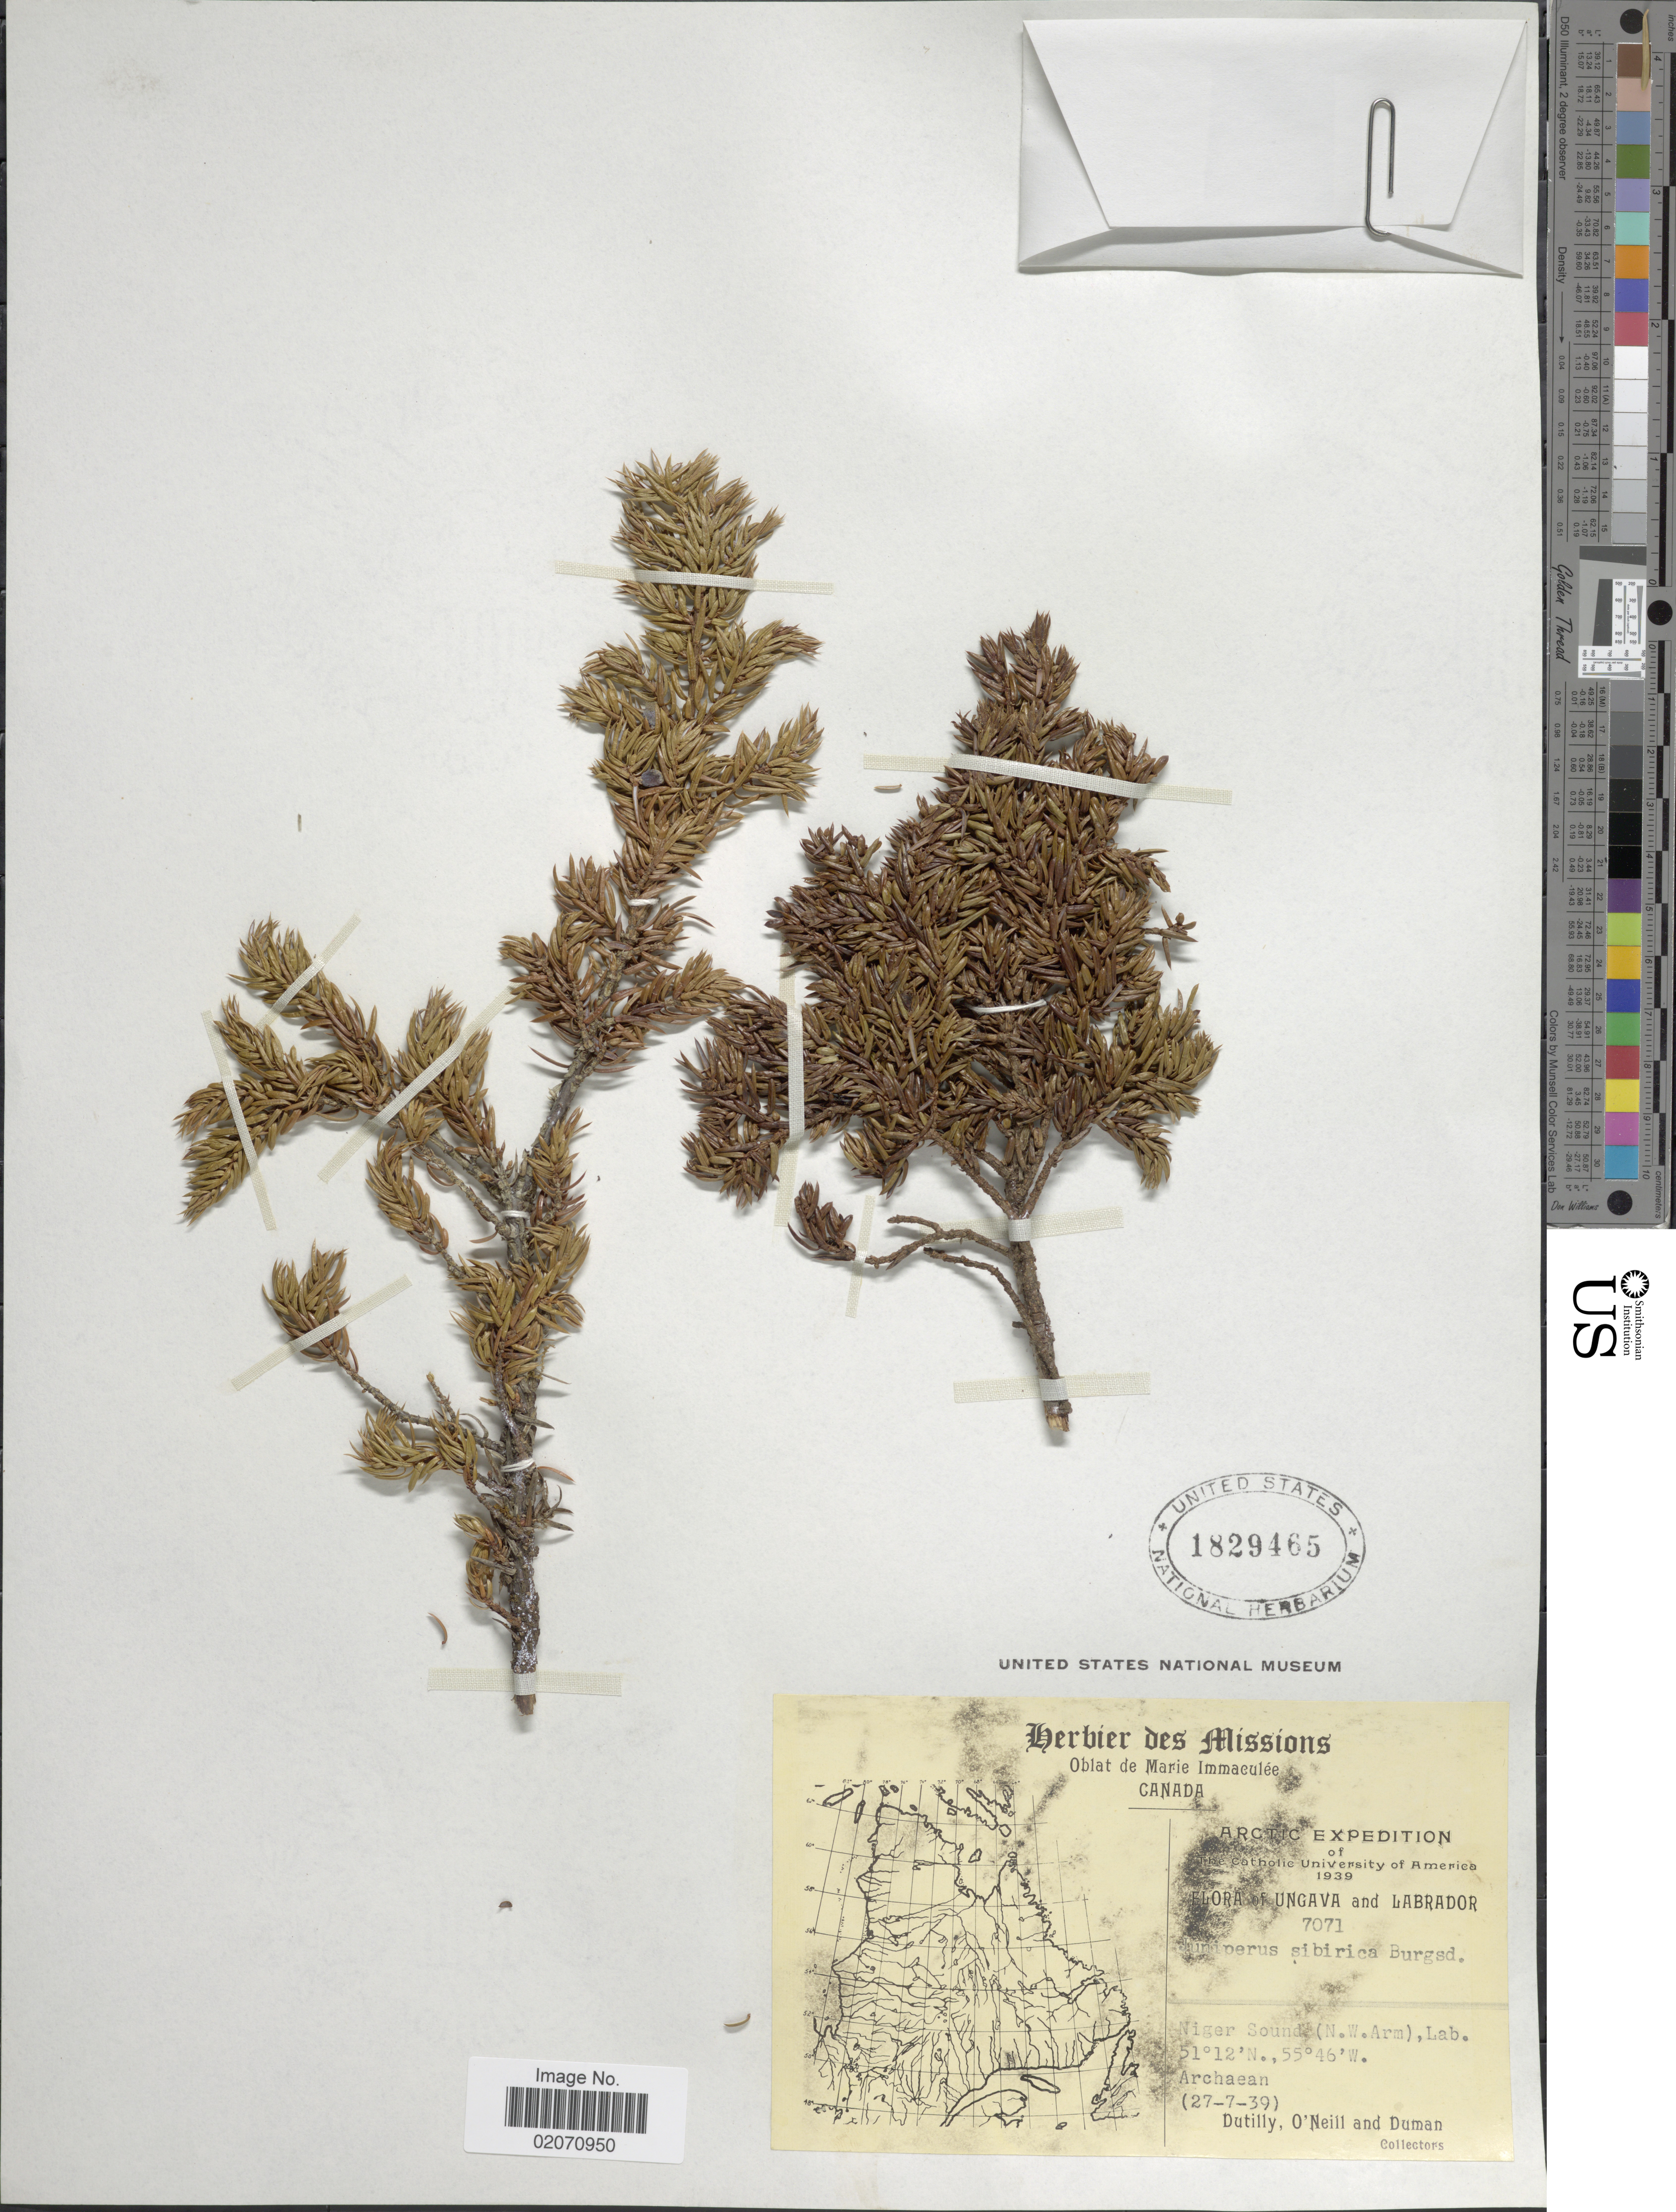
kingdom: Plantae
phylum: Tracheophyta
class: Pinopsida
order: Pinales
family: Cupressaceae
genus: Juniperus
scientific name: Juniperus communis subsp. nana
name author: (Willd.) Syme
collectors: -. Dutilly, -. O'Neill & -. Duman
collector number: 7071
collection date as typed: Transcribed d/m/y: 27/7/39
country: Canada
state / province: Newfoundland and Labrador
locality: Ungava and Labrador, Niger Sounds (N.W. Arm), Lab. Archaean, Arctic.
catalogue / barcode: US 1829465